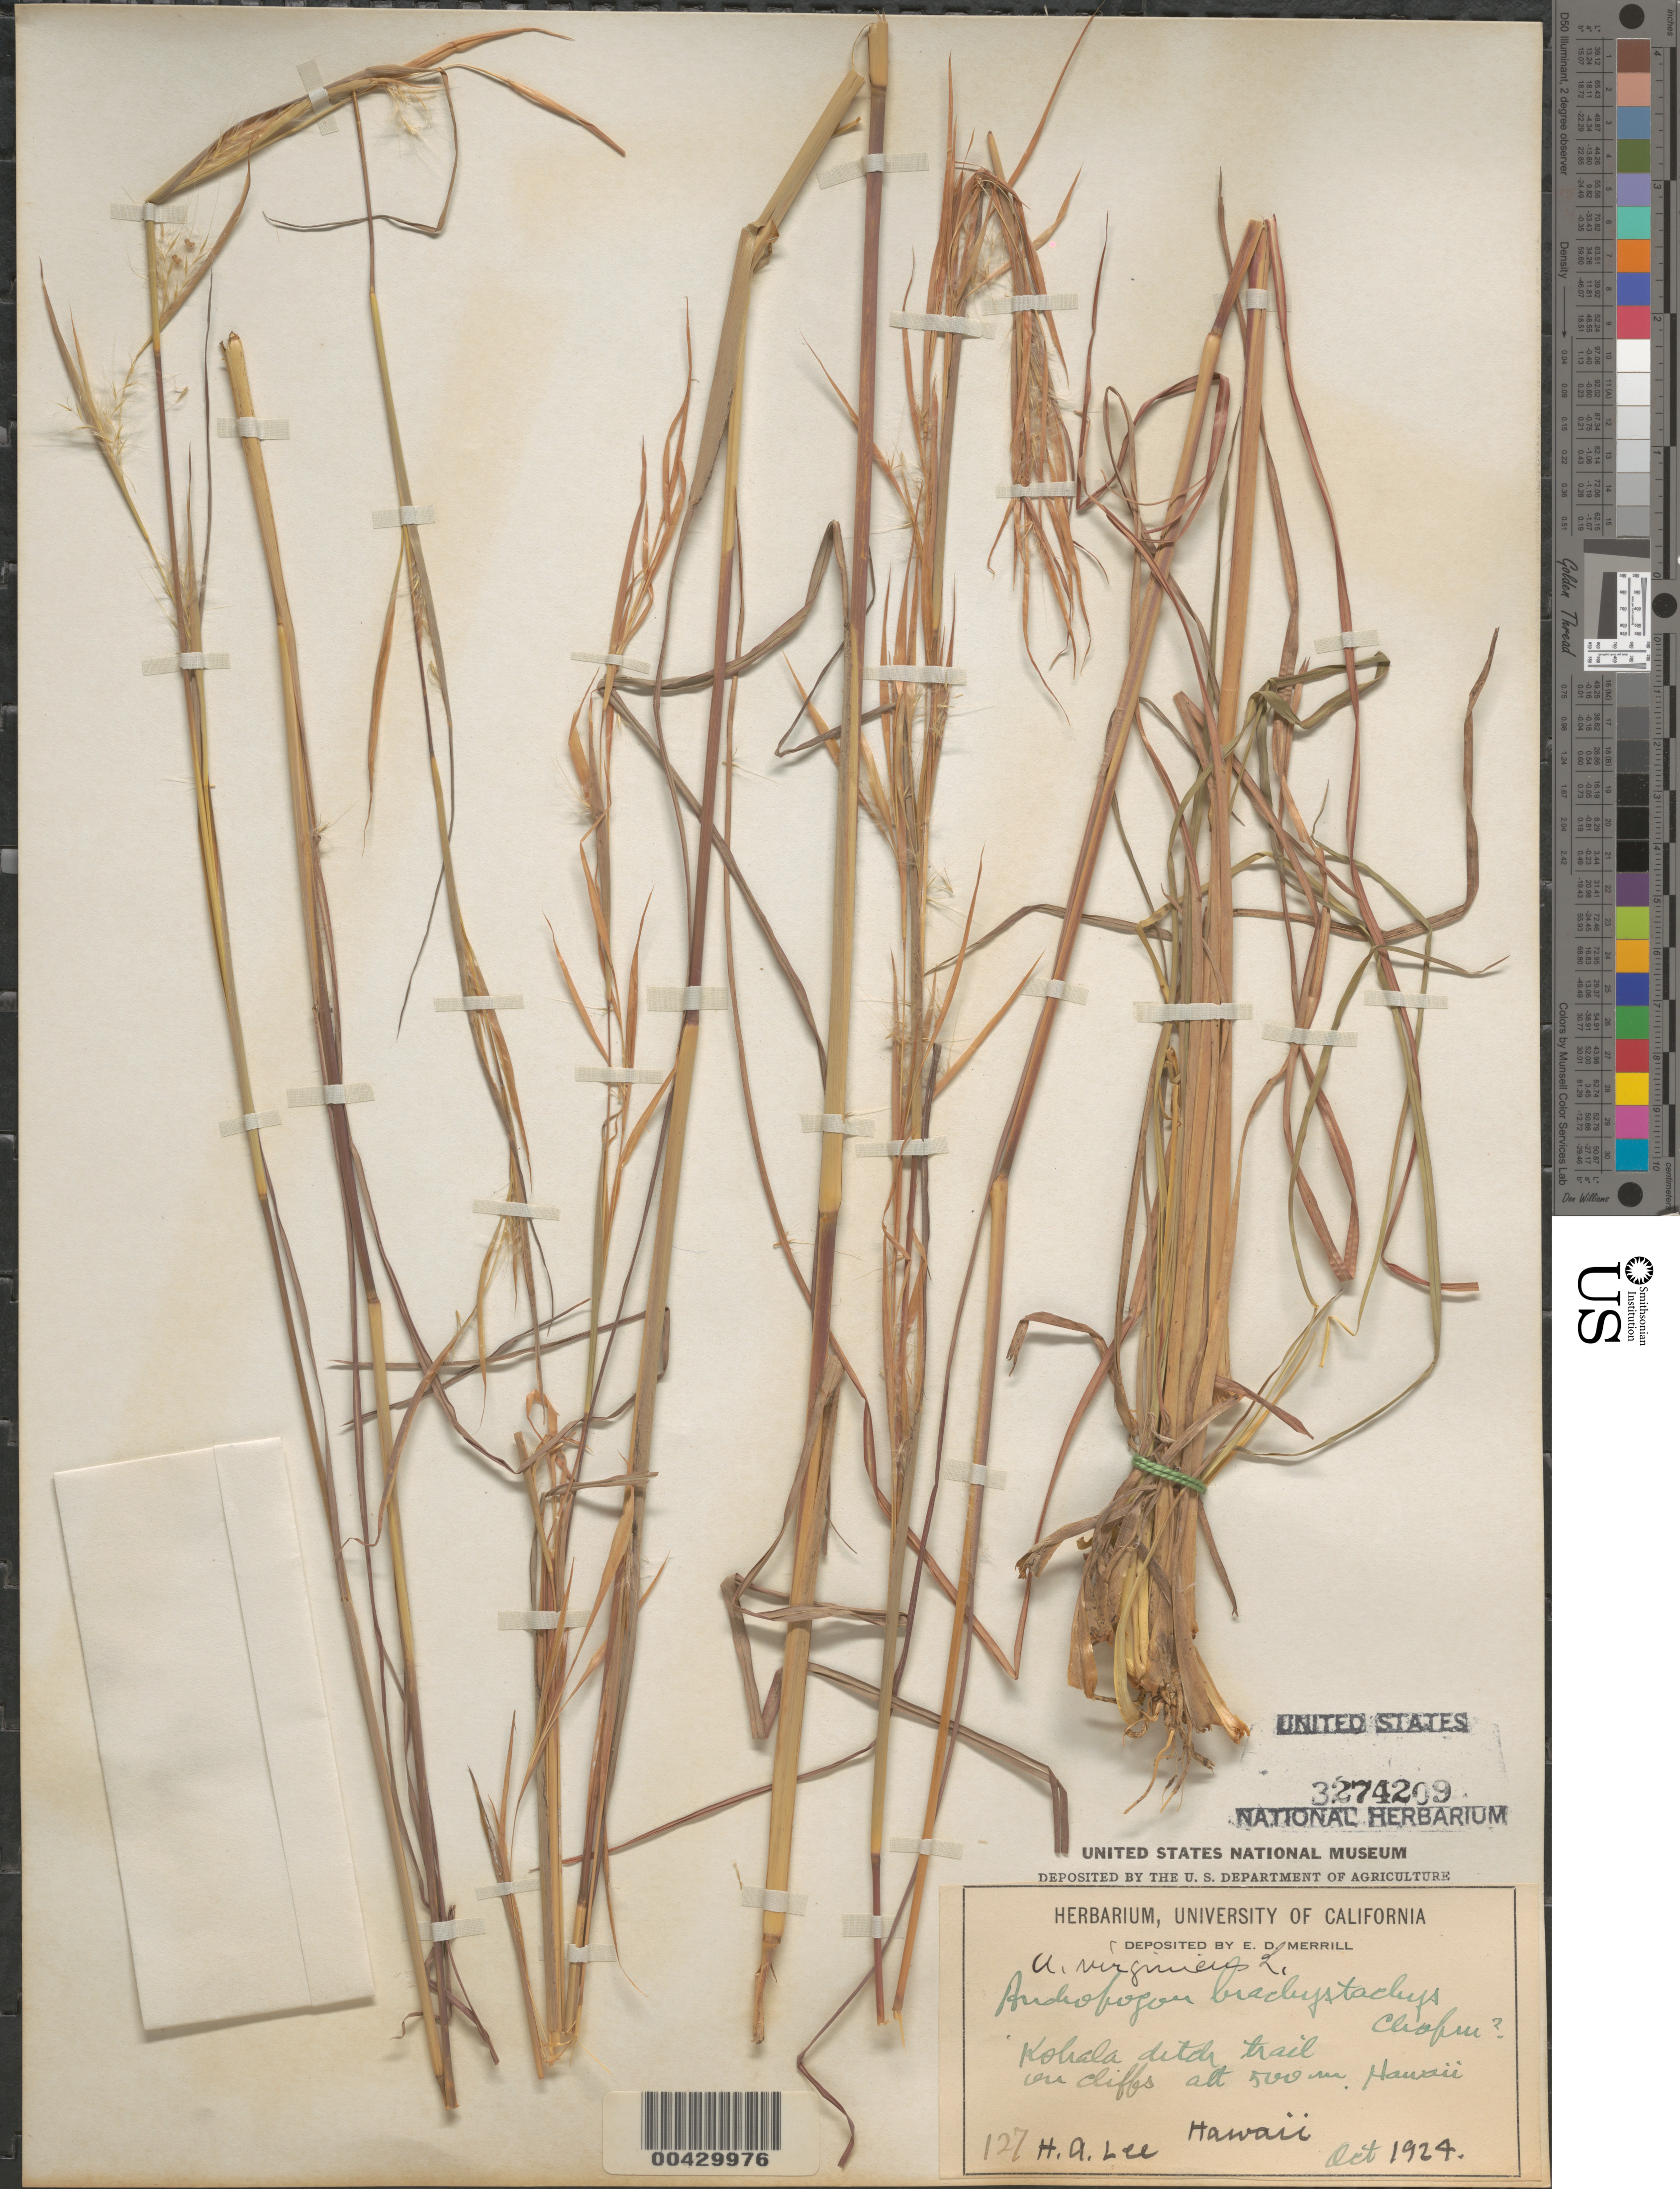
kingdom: Plantae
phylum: Tracheophyta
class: Liliopsida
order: Poales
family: Poaceae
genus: Andropogon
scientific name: Andropogon virginicus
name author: L.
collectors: H. Lee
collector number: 127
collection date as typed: Oct 1924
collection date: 1924-10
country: United States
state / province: Hawaii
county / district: Hawaii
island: Hawaii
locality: Kohala ditch trail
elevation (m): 500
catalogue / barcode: US 3274209